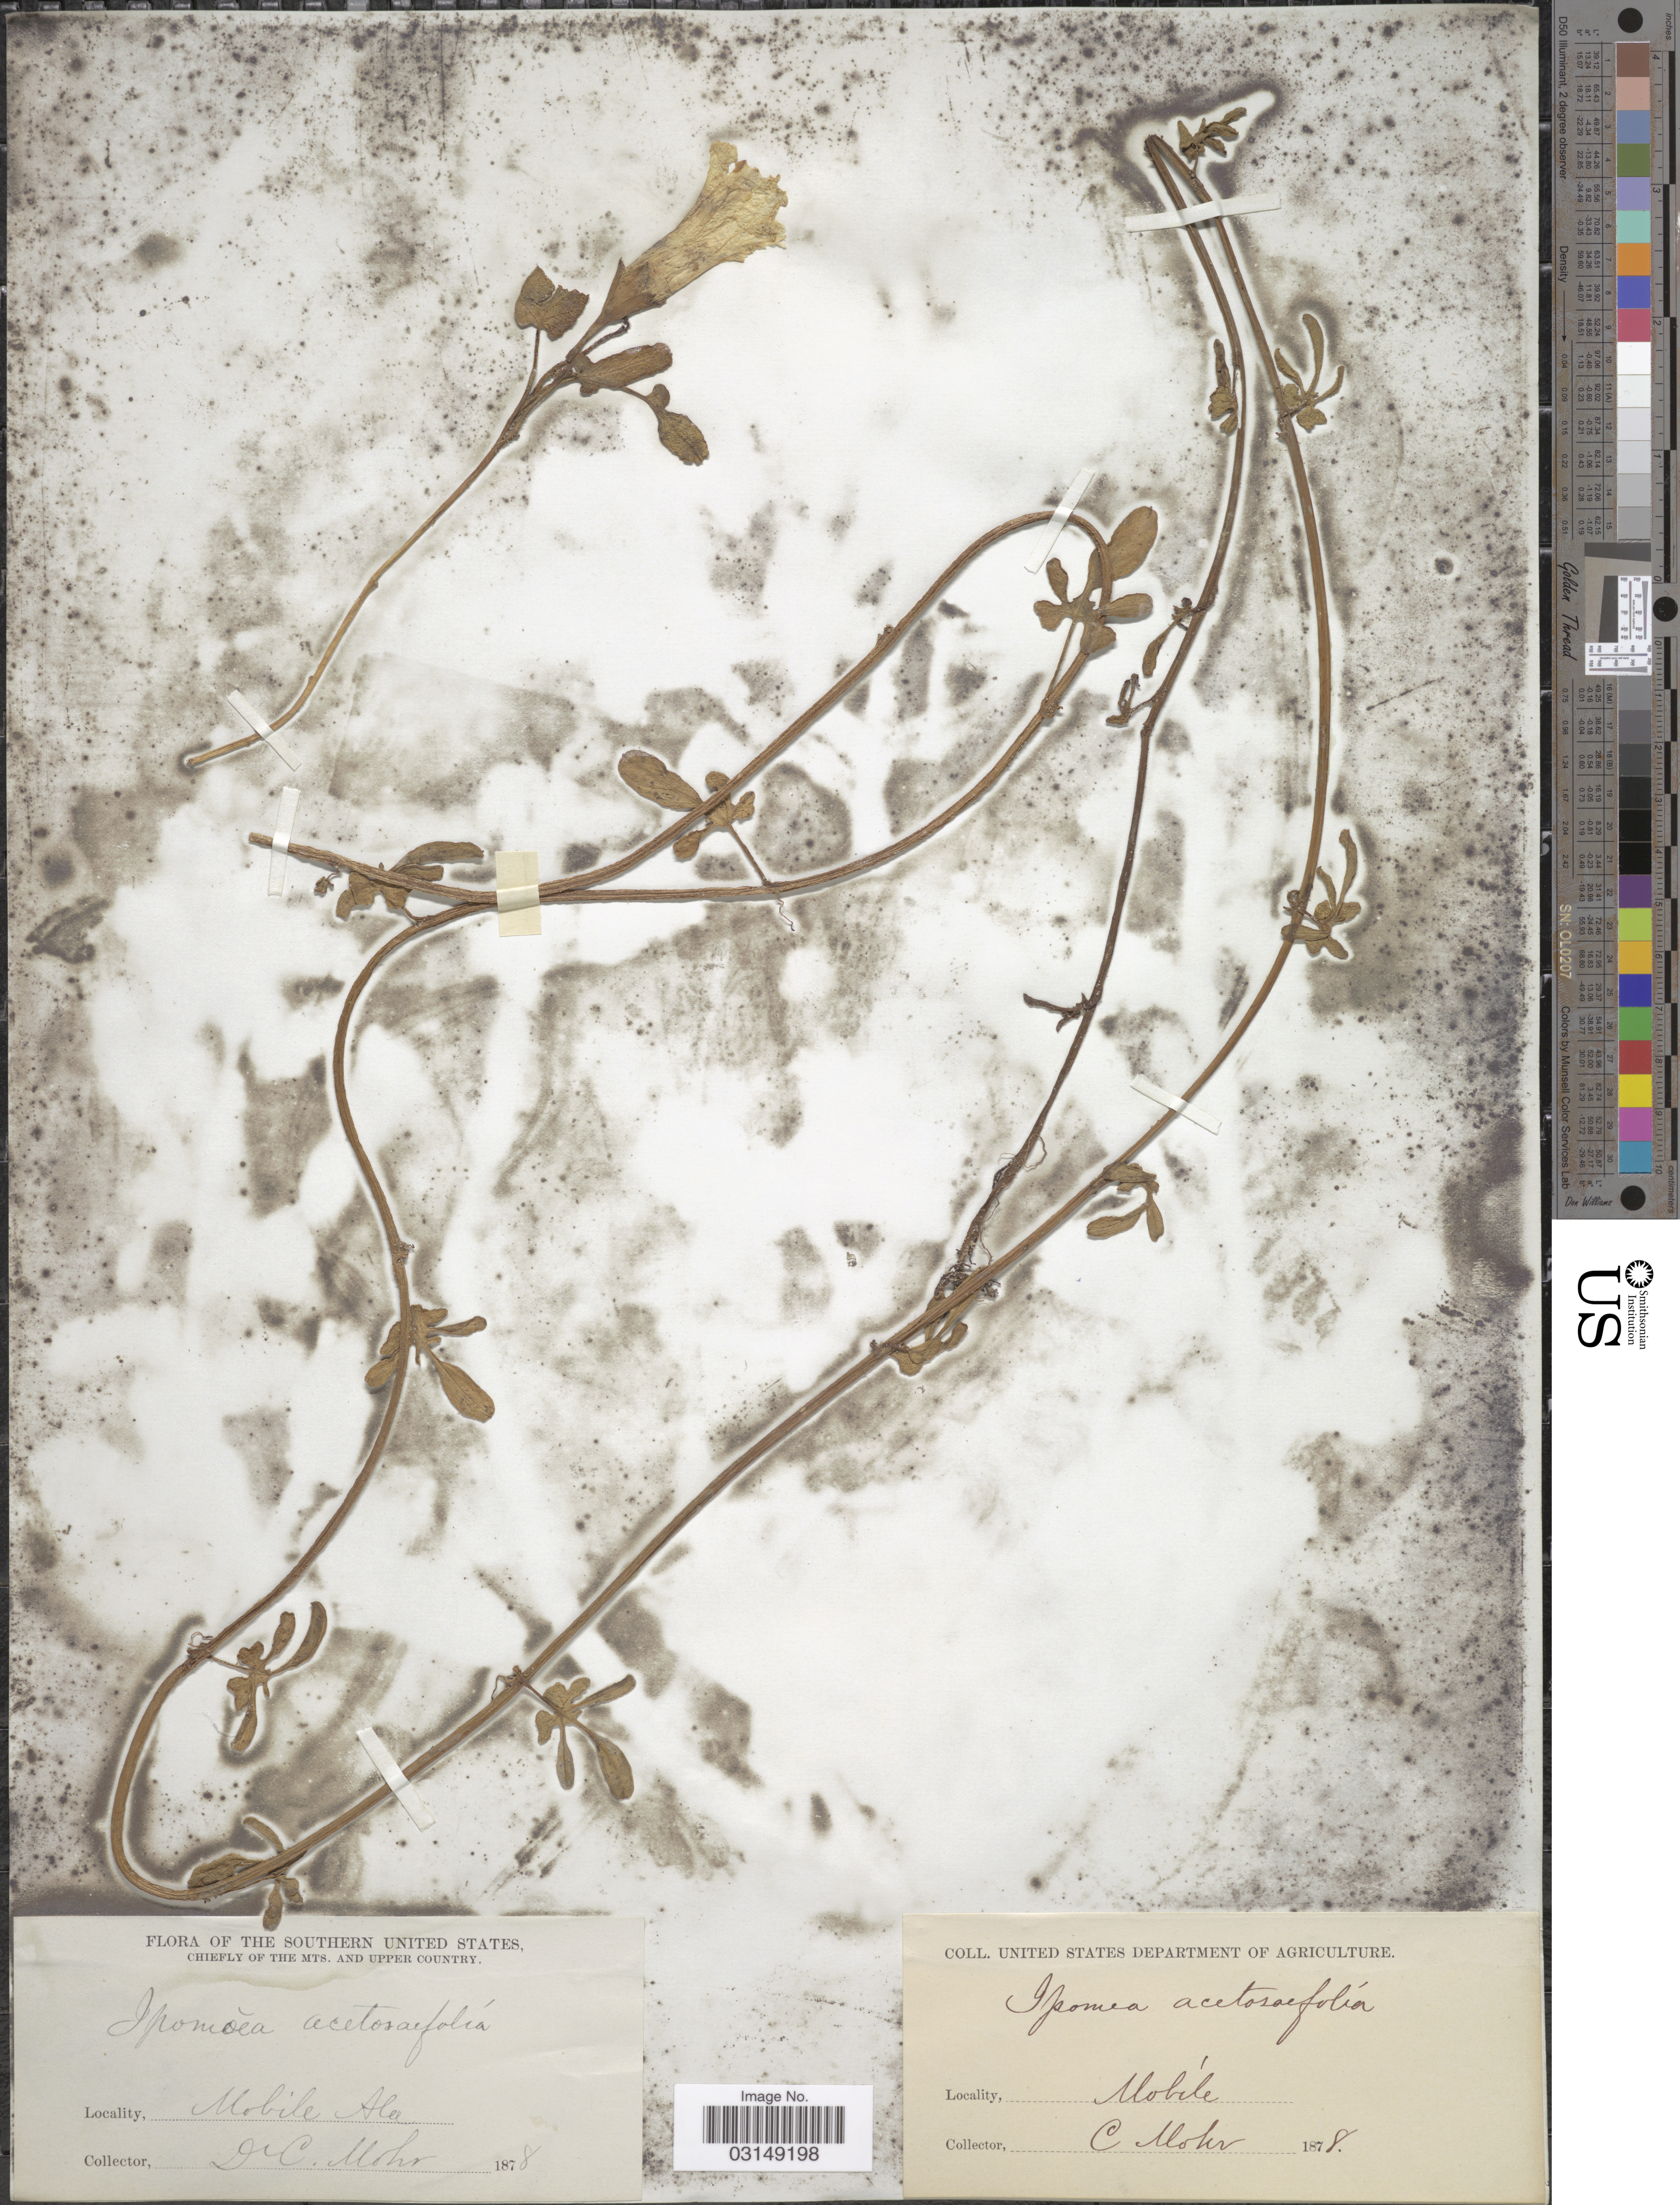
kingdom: Plantae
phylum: Tracheophyta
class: Magnoliopsida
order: Solanales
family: Convolvulaceae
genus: Ipomoea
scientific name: Ipomoea stolonifera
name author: (Cirillo) J.F. Gmel.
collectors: C. Mohr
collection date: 1878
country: United States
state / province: Alabama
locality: Mobile. Ala. Southern United States, chiefly of the mts. and upper country.